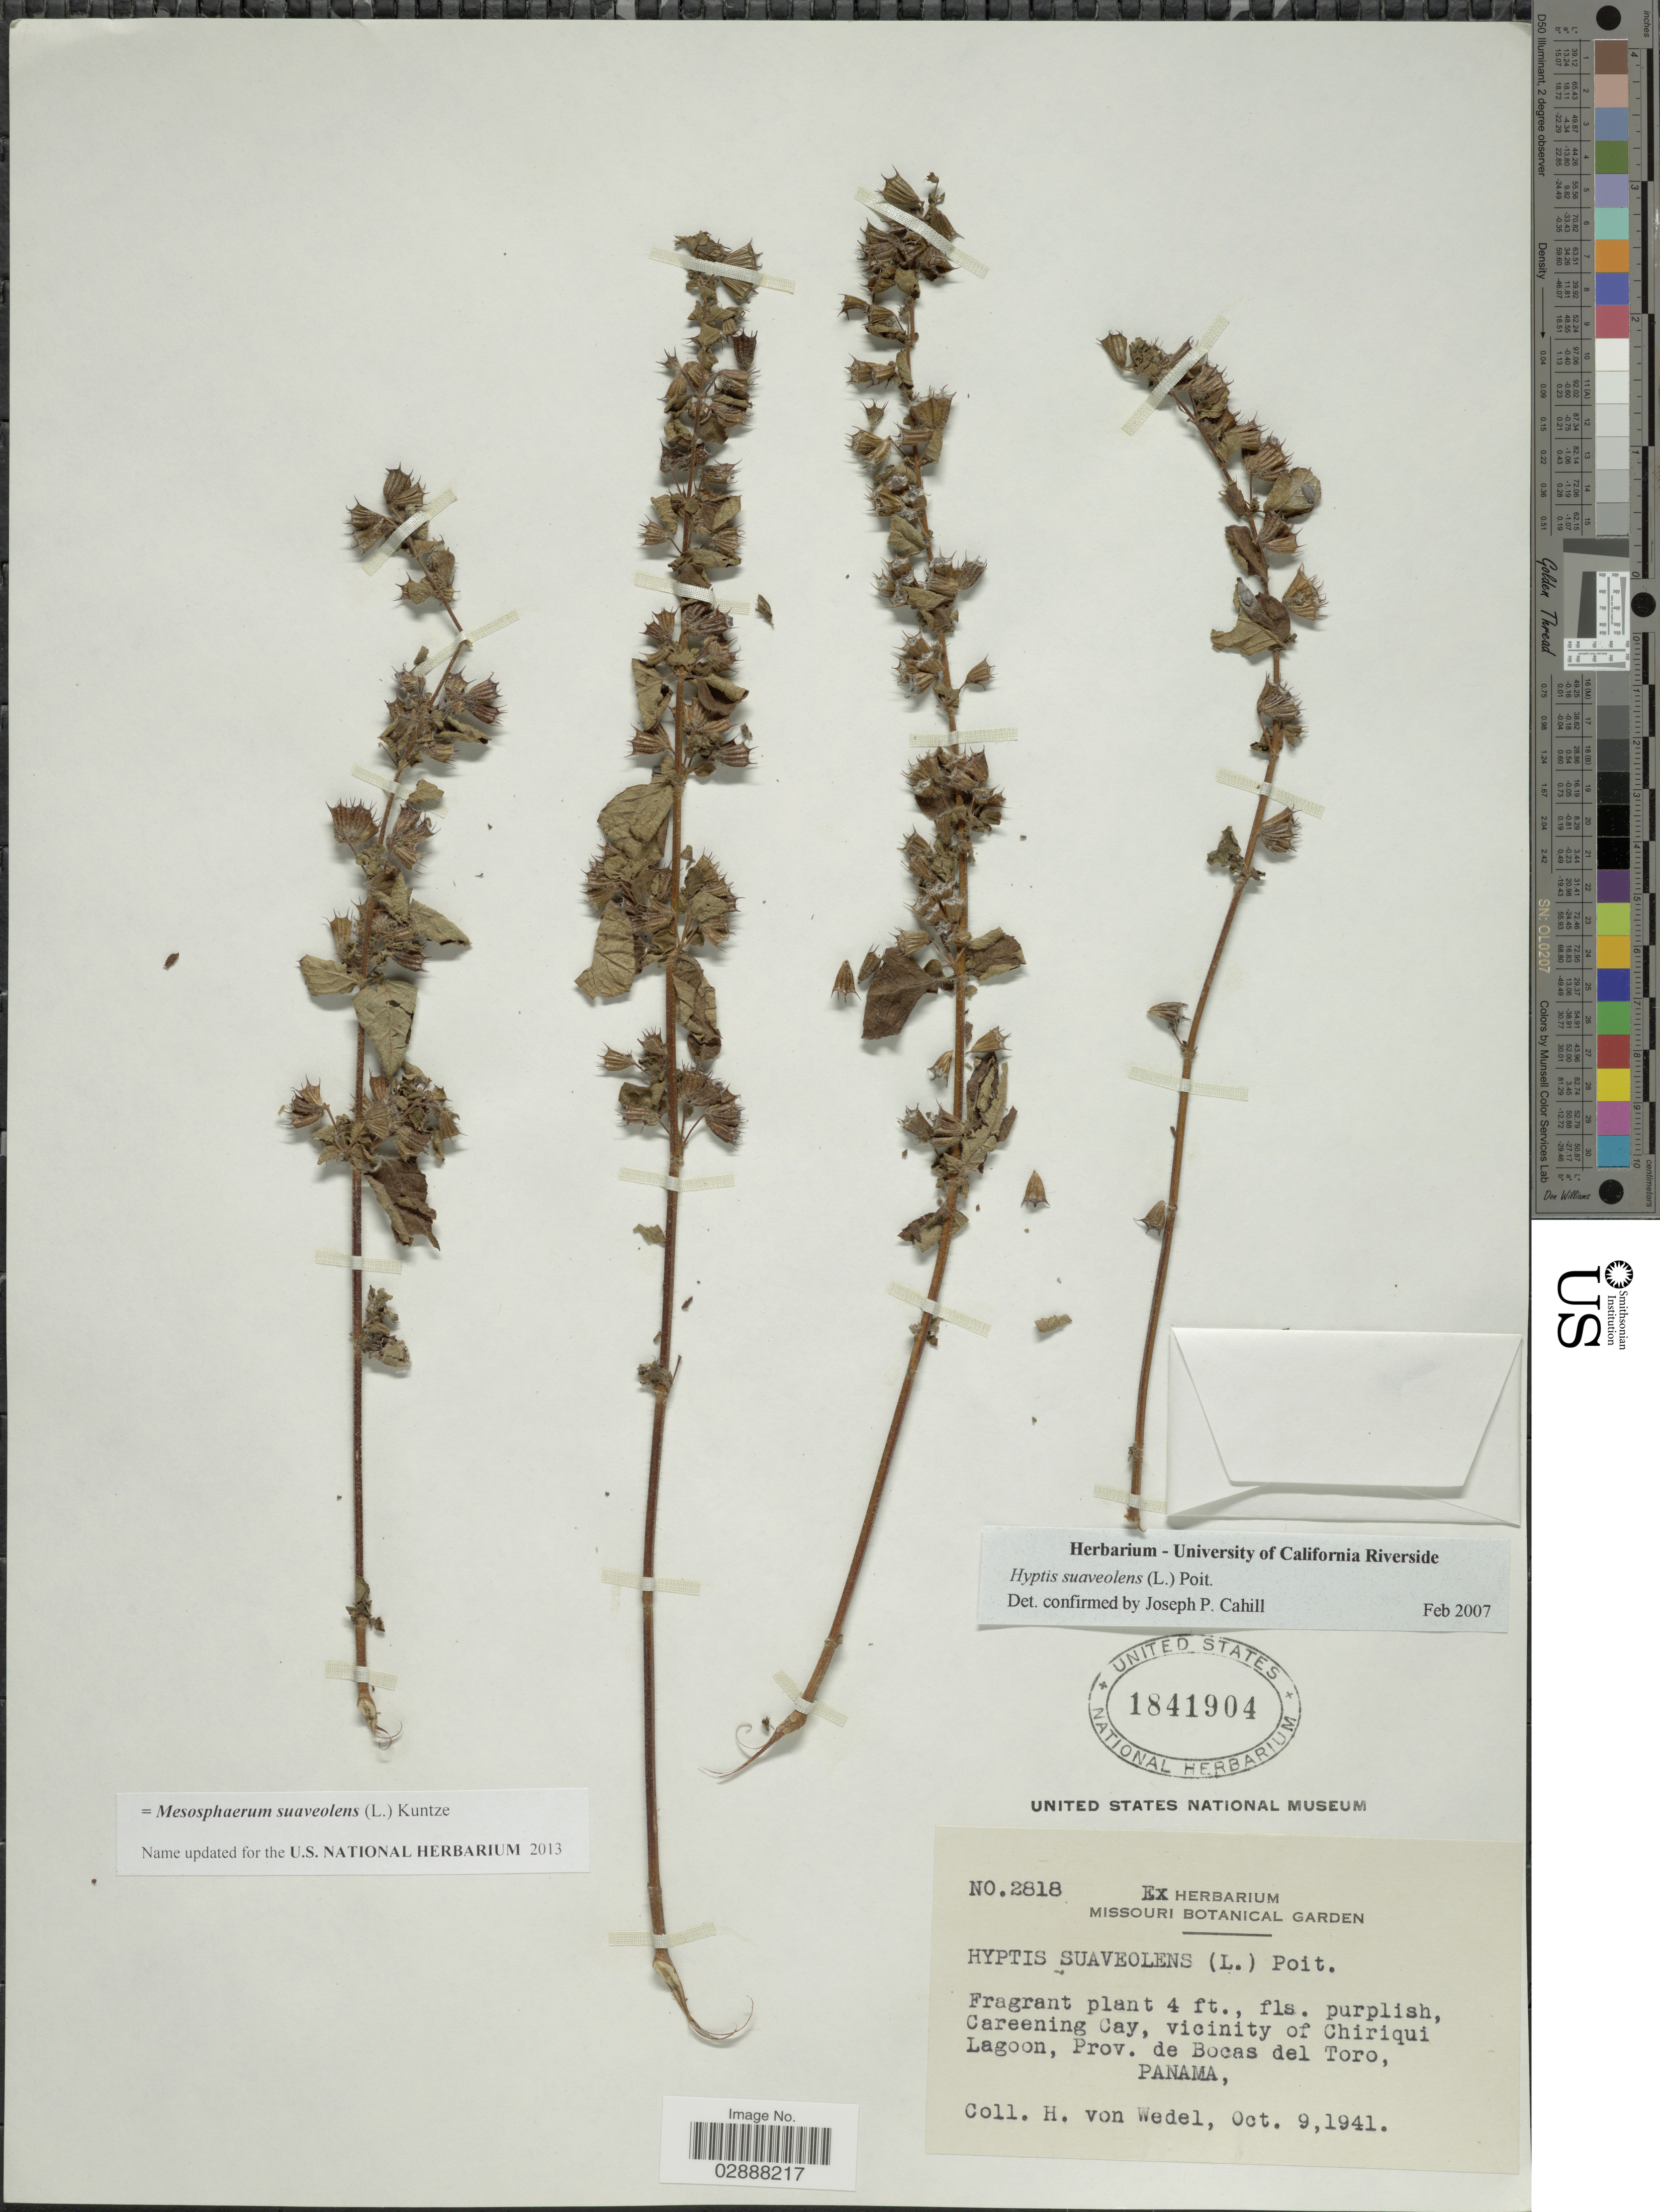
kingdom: Plantae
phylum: Tracheophyta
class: Magnoliopsida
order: Lamiales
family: Lamiaceae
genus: Mesosphaerum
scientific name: Mesosphaerum suaveolens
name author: (L.) Kuntze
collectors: H. von Wedel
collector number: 2818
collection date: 1941-10-09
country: Panama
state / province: Bocas del Toro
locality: Careening Cay, vicinity of Chiriqui Lagoon.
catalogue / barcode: US 1841904